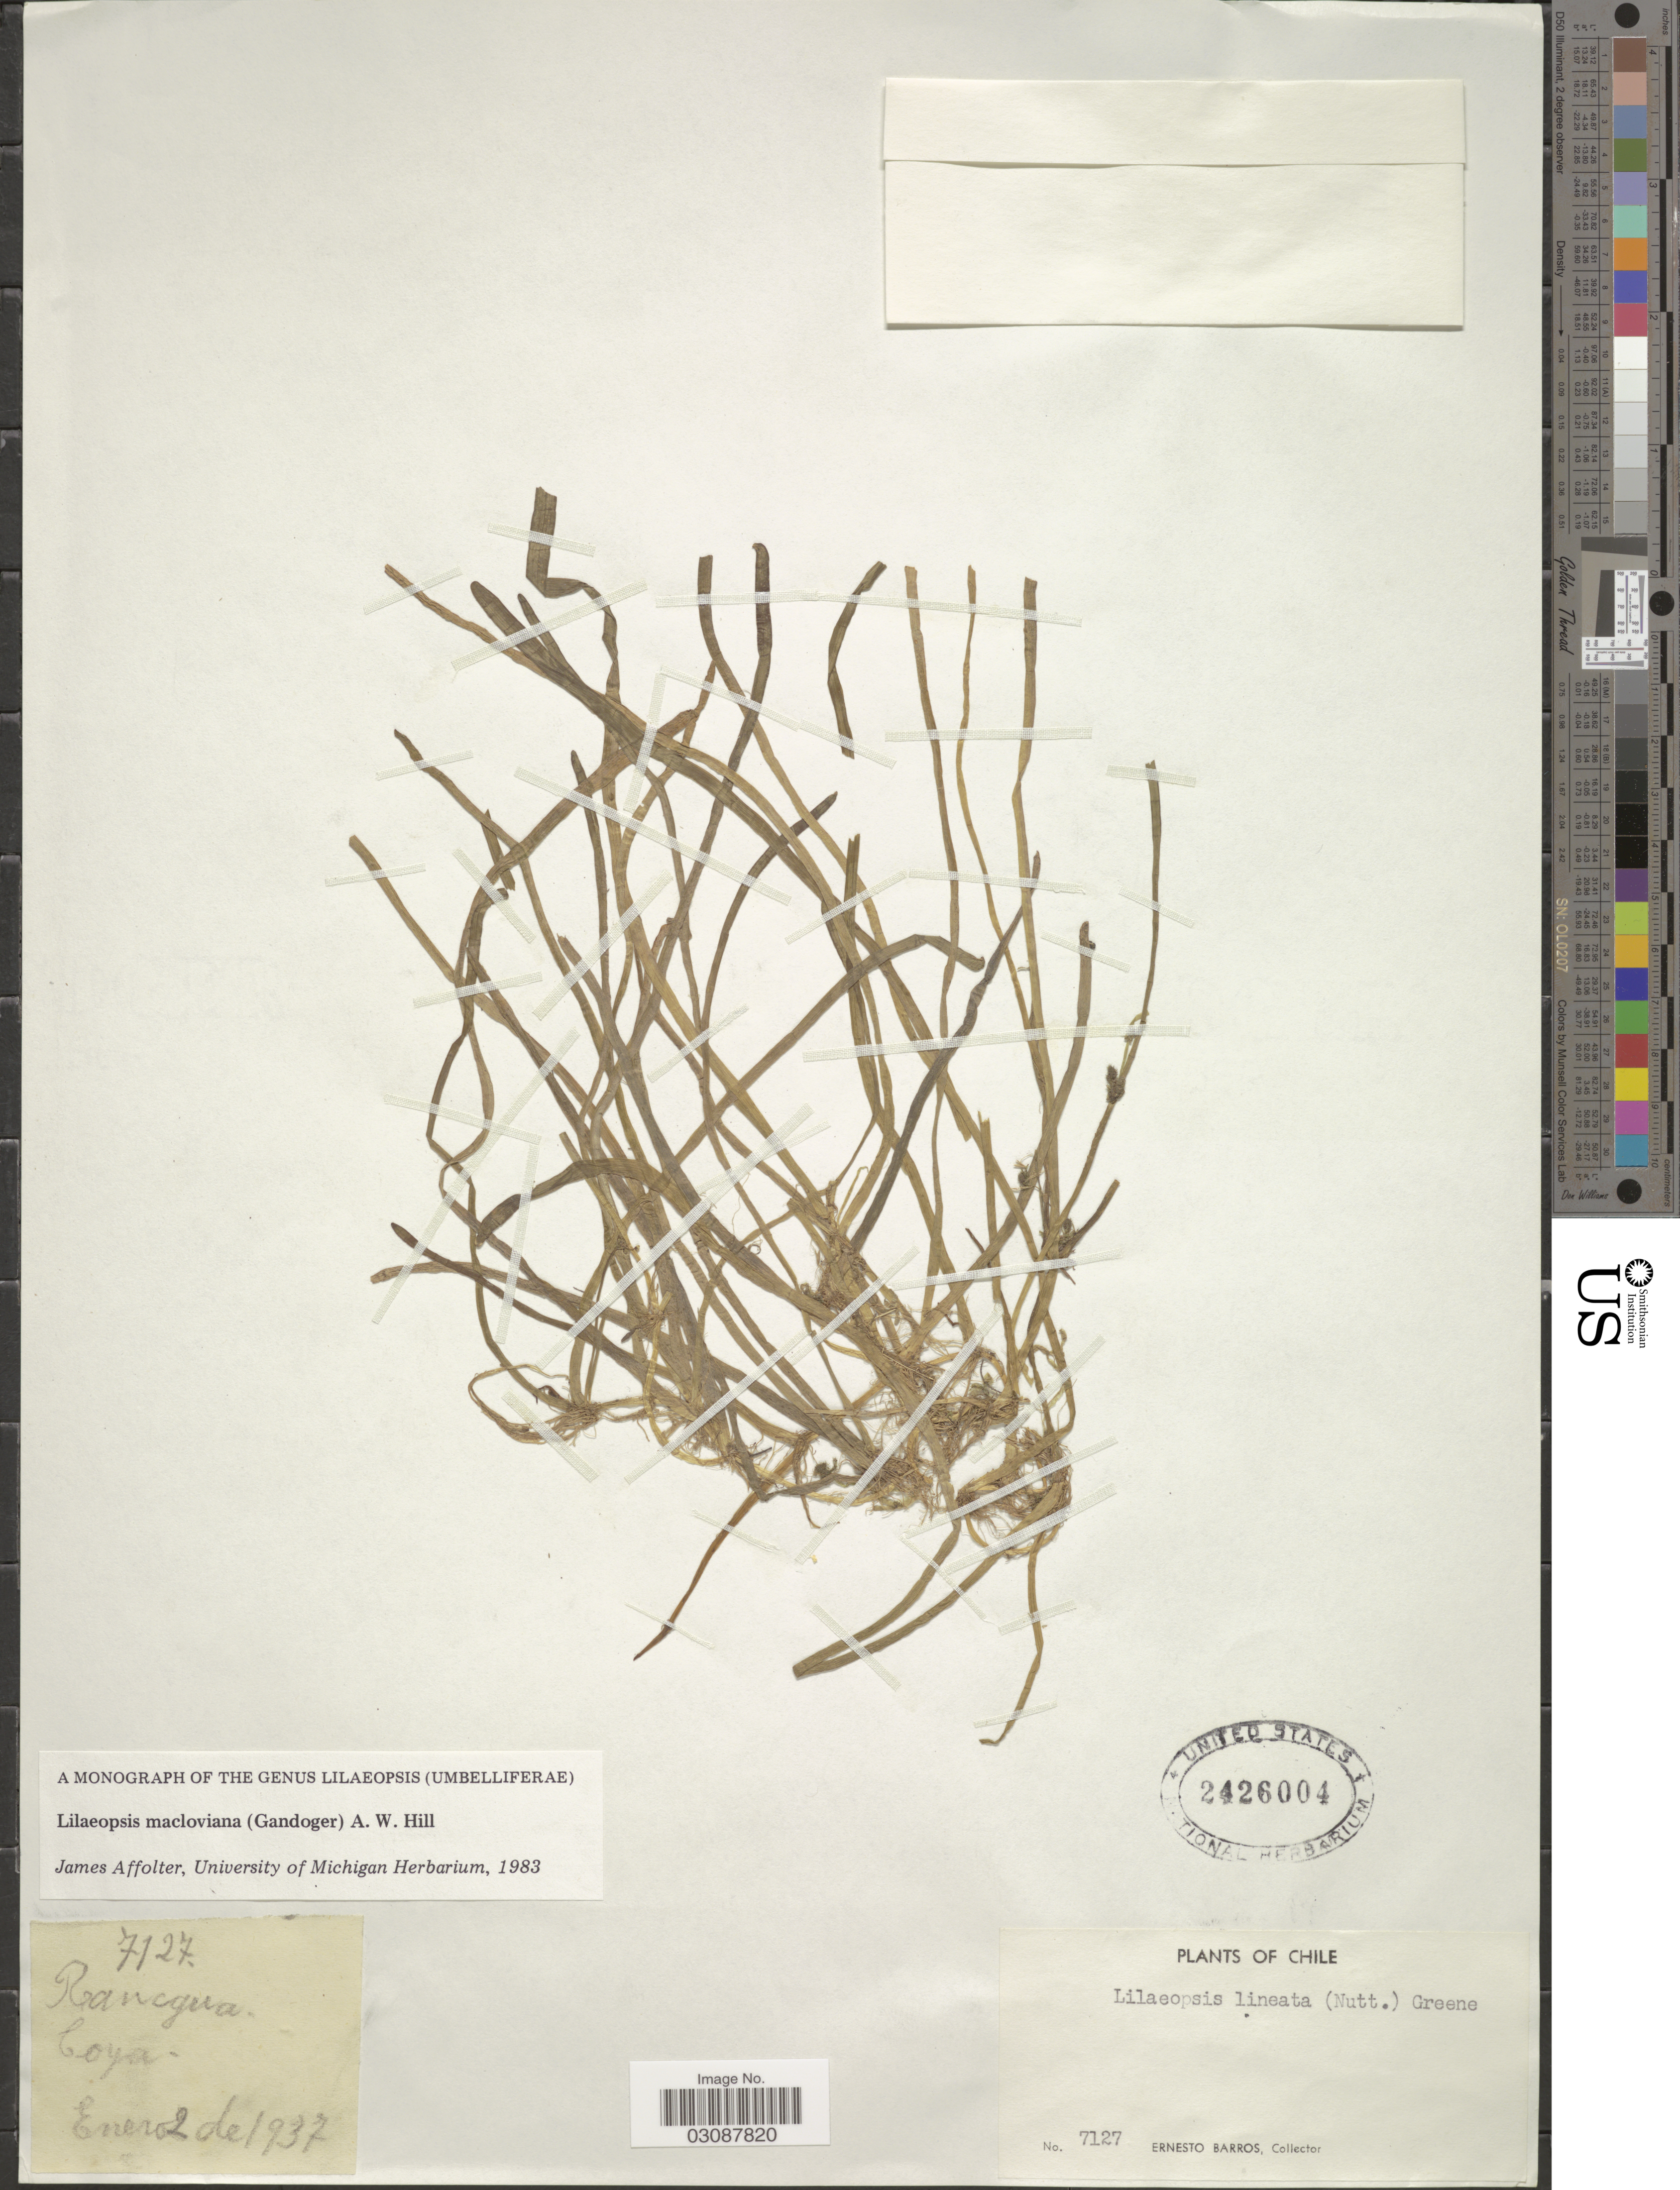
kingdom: Plantae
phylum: Tracheophyta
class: Magnoliopsida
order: Apiales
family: Apiaceae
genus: Lilaeopsis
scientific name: Lilaeopsis macloviana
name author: (Gand.) A.W. Hill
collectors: E. Barros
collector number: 7127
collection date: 1937-01-02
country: Chile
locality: Coya.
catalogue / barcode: US 2426004